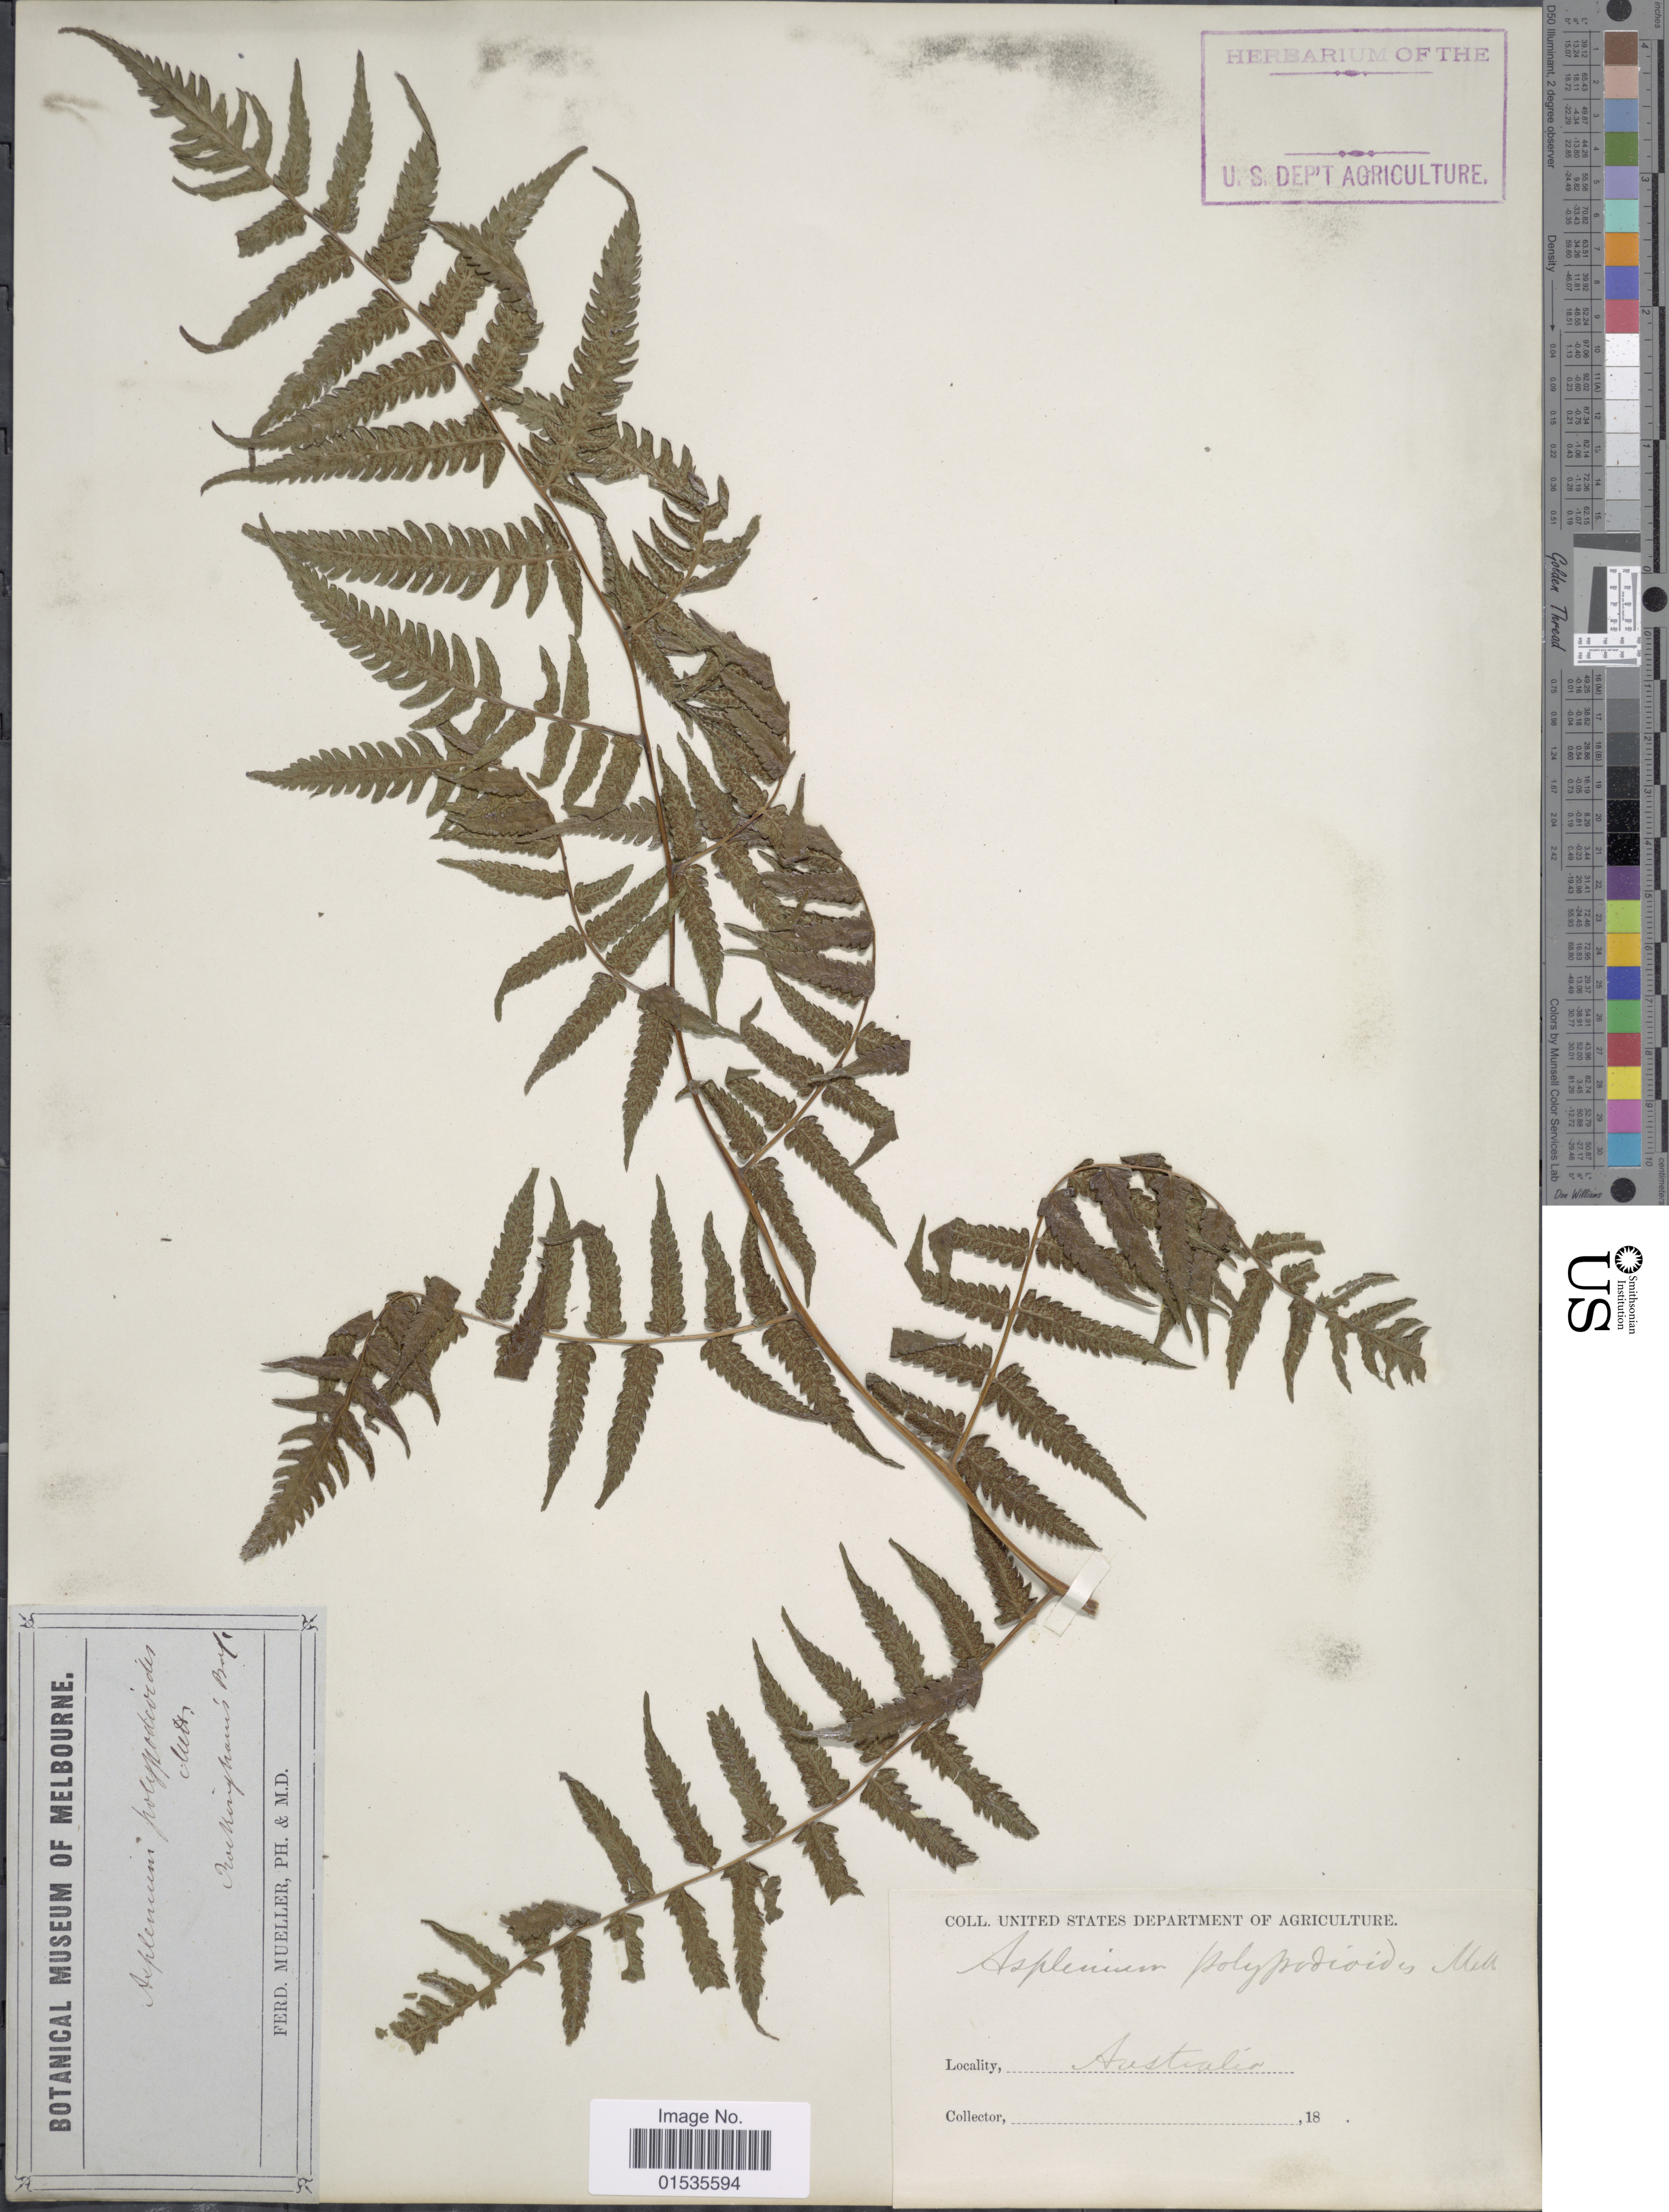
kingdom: Plantae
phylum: Tracheophyta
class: Polypodiopsida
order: Polypodiales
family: Athyriaceae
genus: Diplazium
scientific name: Diplazium polypodioides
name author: Blume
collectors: -. Mueller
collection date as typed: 18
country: Australia